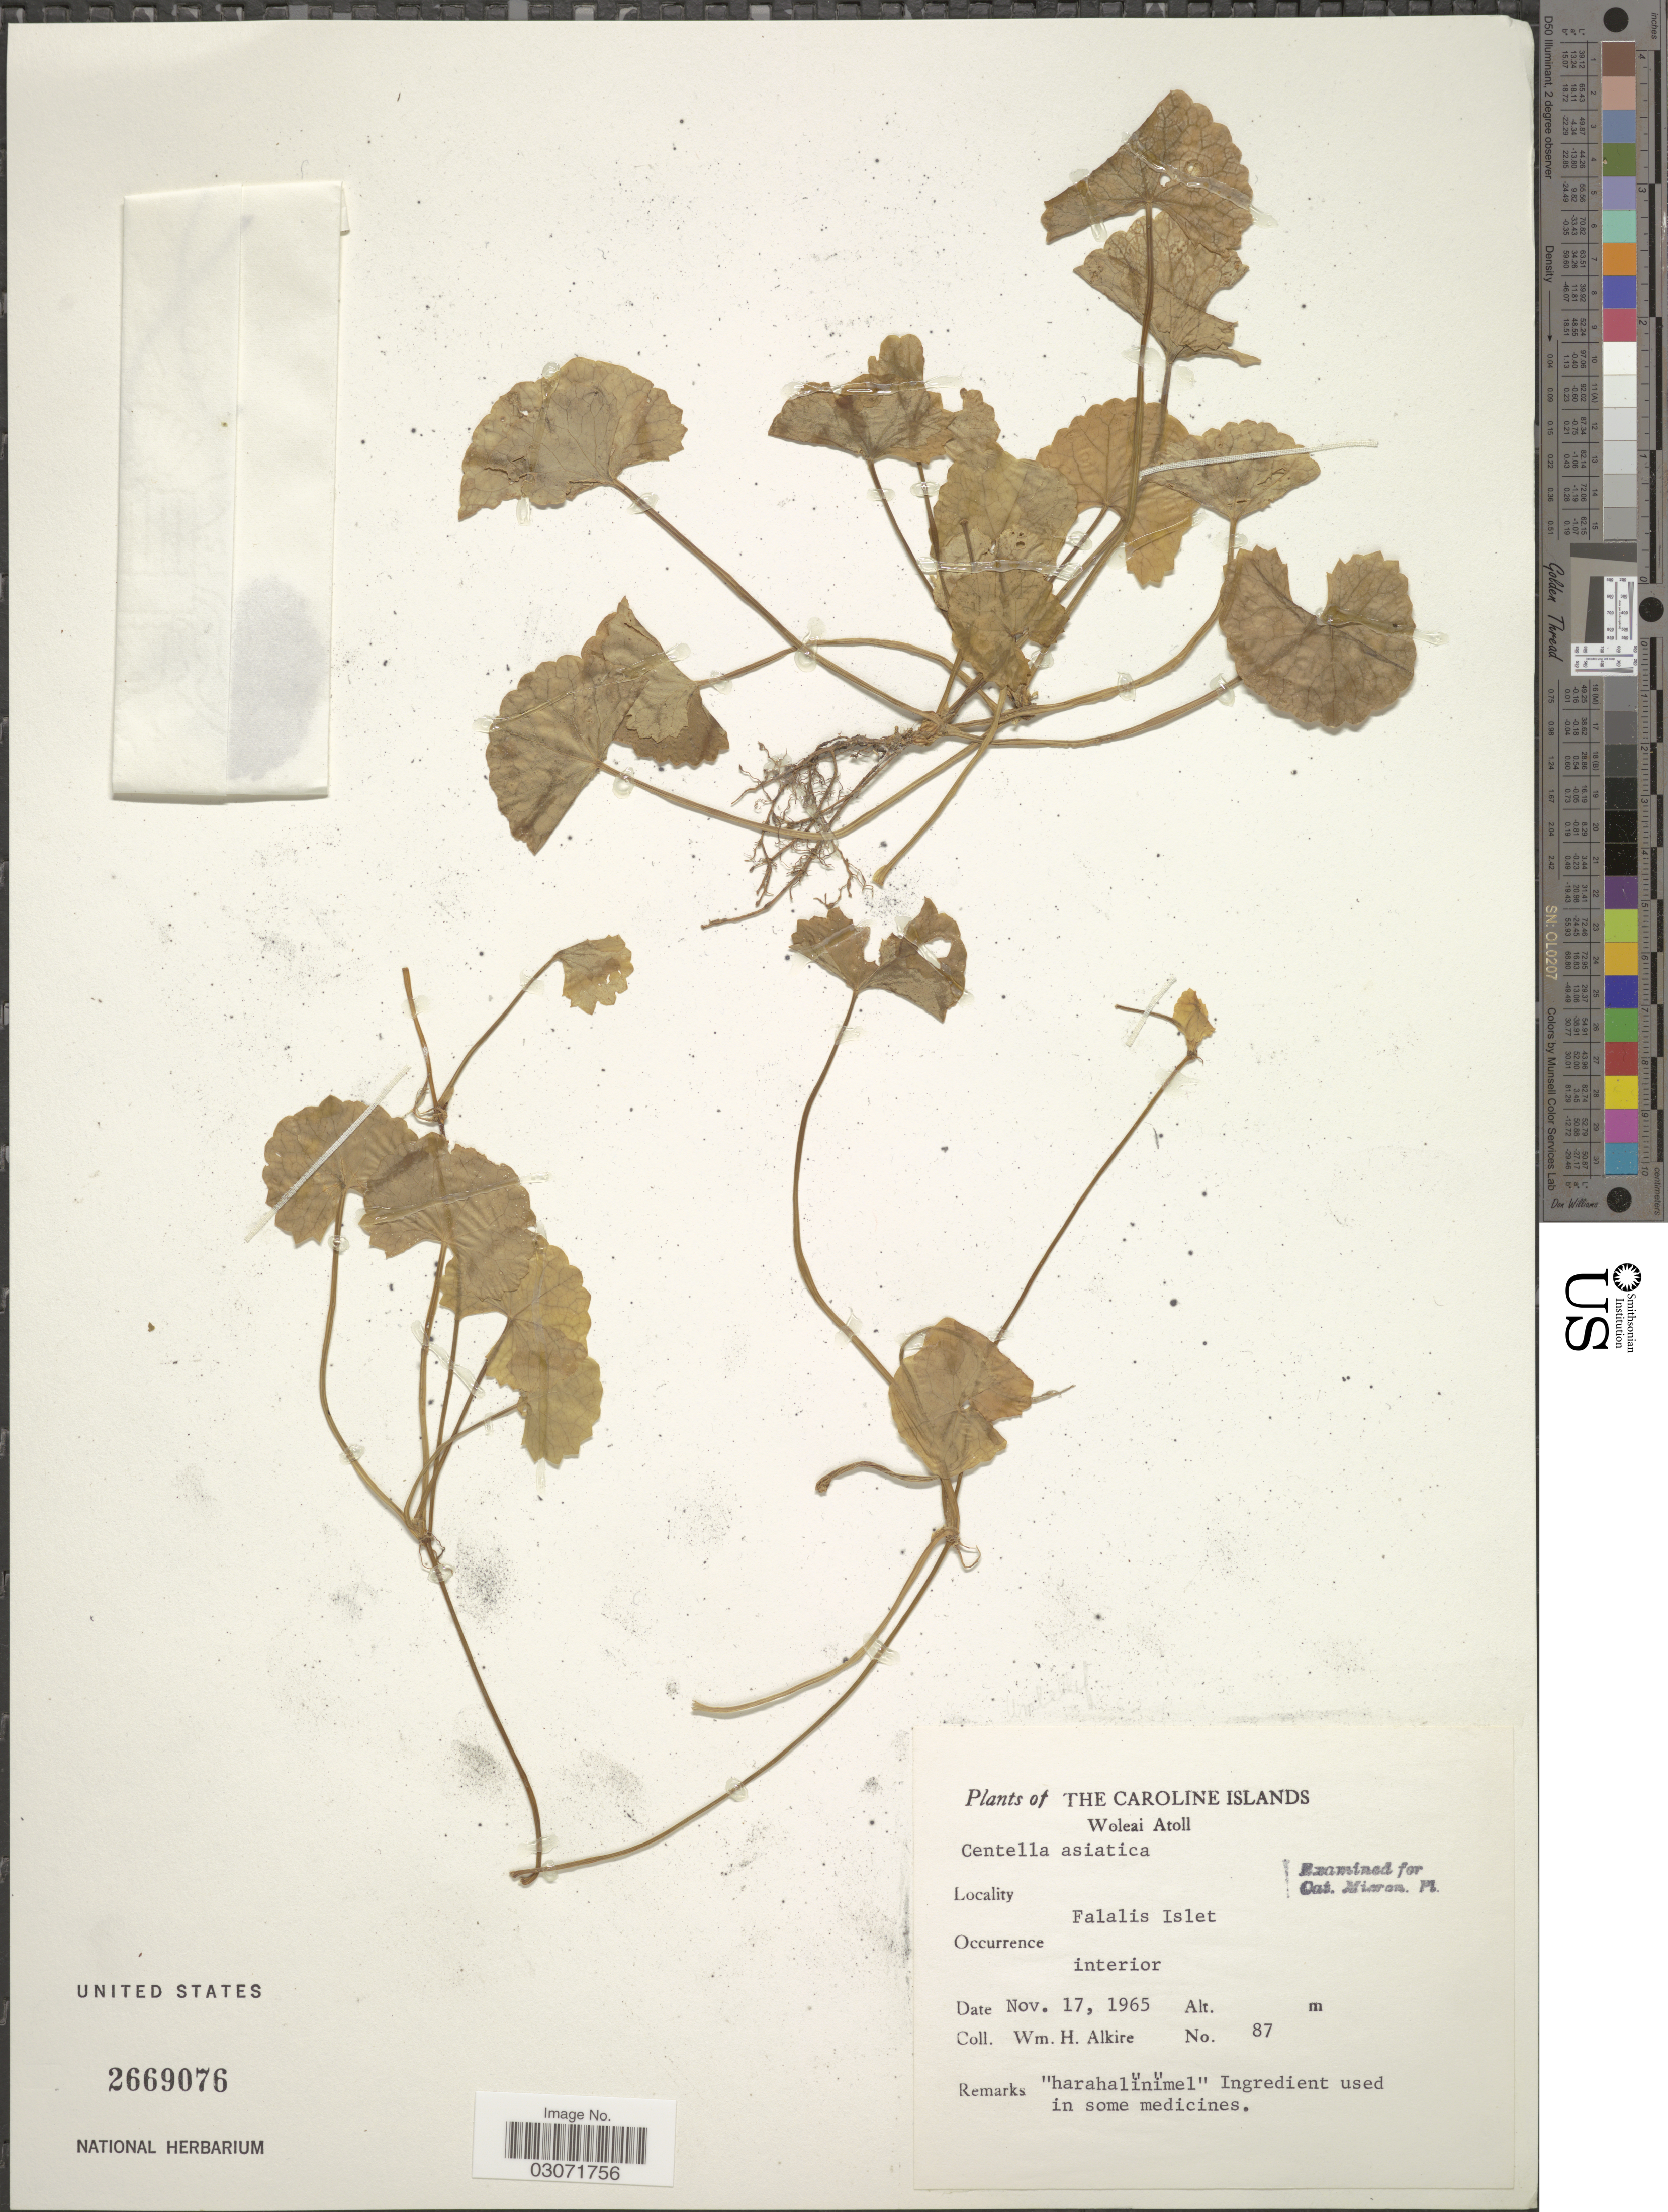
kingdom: Plantae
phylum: Tracheophyta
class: Magnoliopsida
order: Apiales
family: Apiaceae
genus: Centella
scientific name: Centella asiatica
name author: (L.) Urb.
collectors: W. Alkire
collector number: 87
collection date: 1965-11-17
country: Micronesia, Federated States of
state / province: Yap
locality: The Caroline Islands. Woleai Atoll. Falalis Islet.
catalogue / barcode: US 2669076